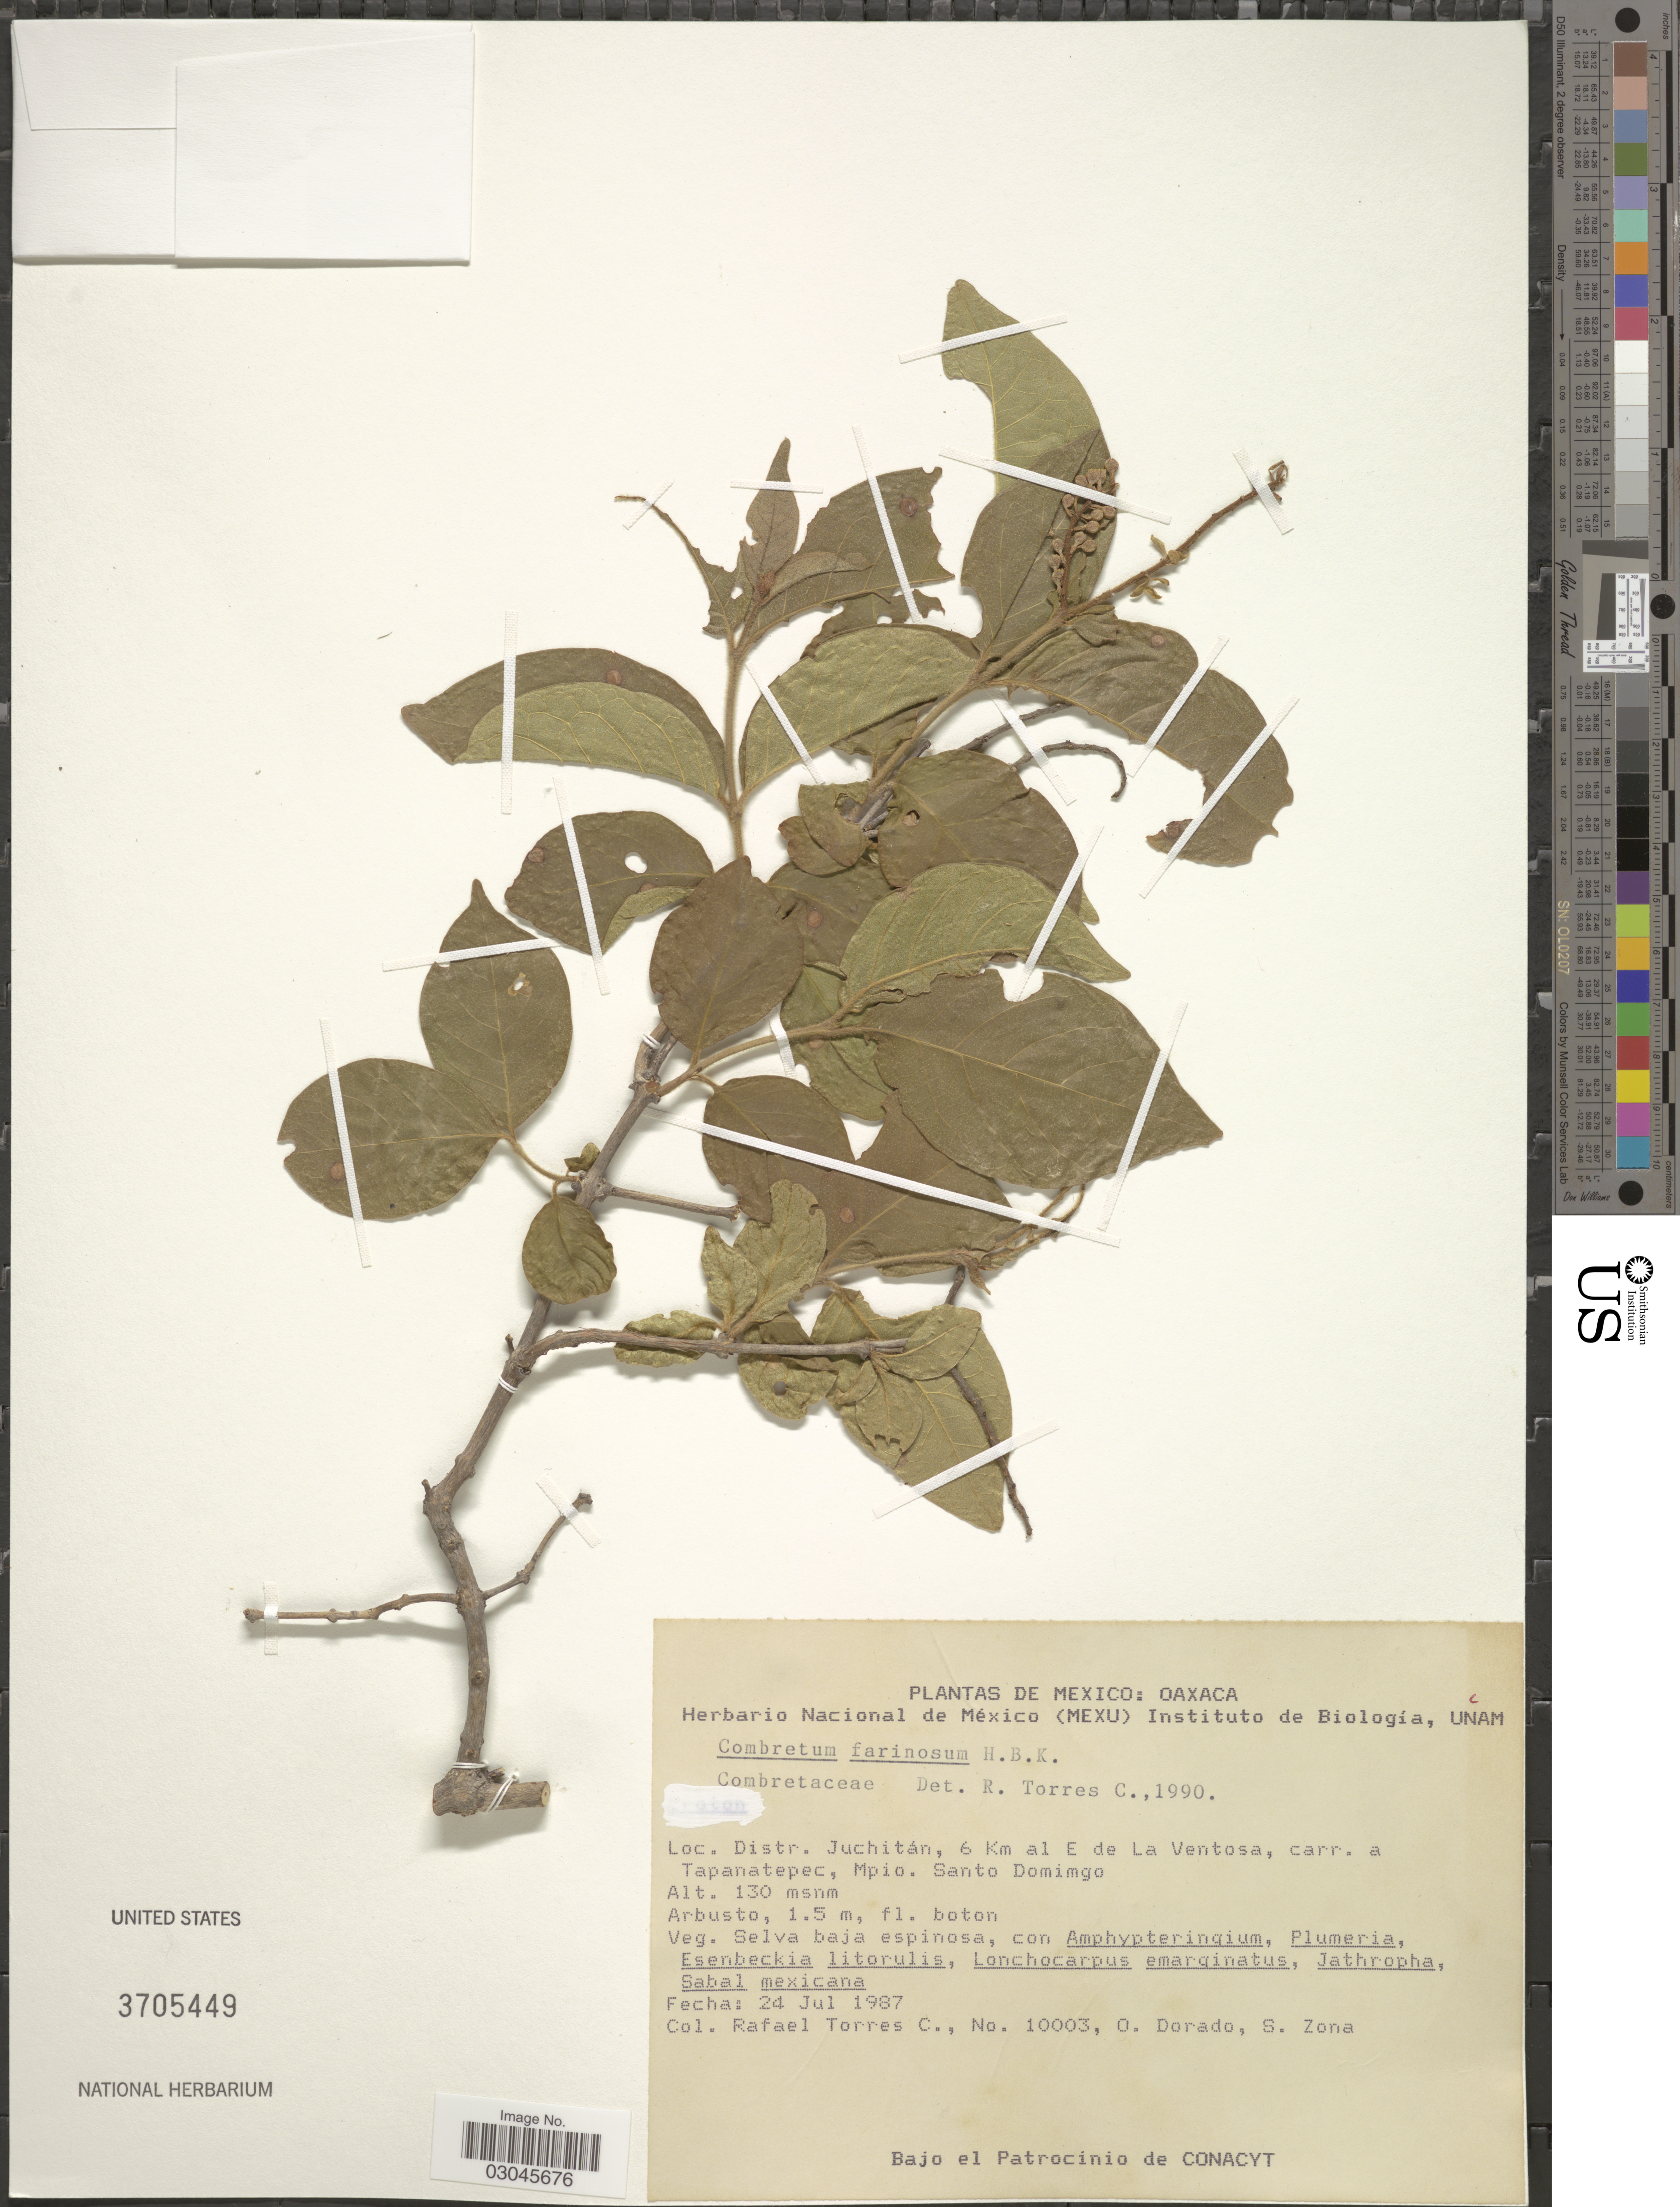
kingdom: Plantae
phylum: Tracheophyta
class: Magnoliopsida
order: Myrtales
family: Combretaceae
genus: Combretum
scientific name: Combretum farinosum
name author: Kunth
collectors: R. Torres C., O. R. Dorado & S. Zona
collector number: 10003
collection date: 1987-07-24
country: Mexico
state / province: Oaxaca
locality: Distr. Juchitán, 6 Km al E de La Ventosa, carr. a Tapanatepec, Mpio. Santo Domimgo.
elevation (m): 130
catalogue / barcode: US 3705449